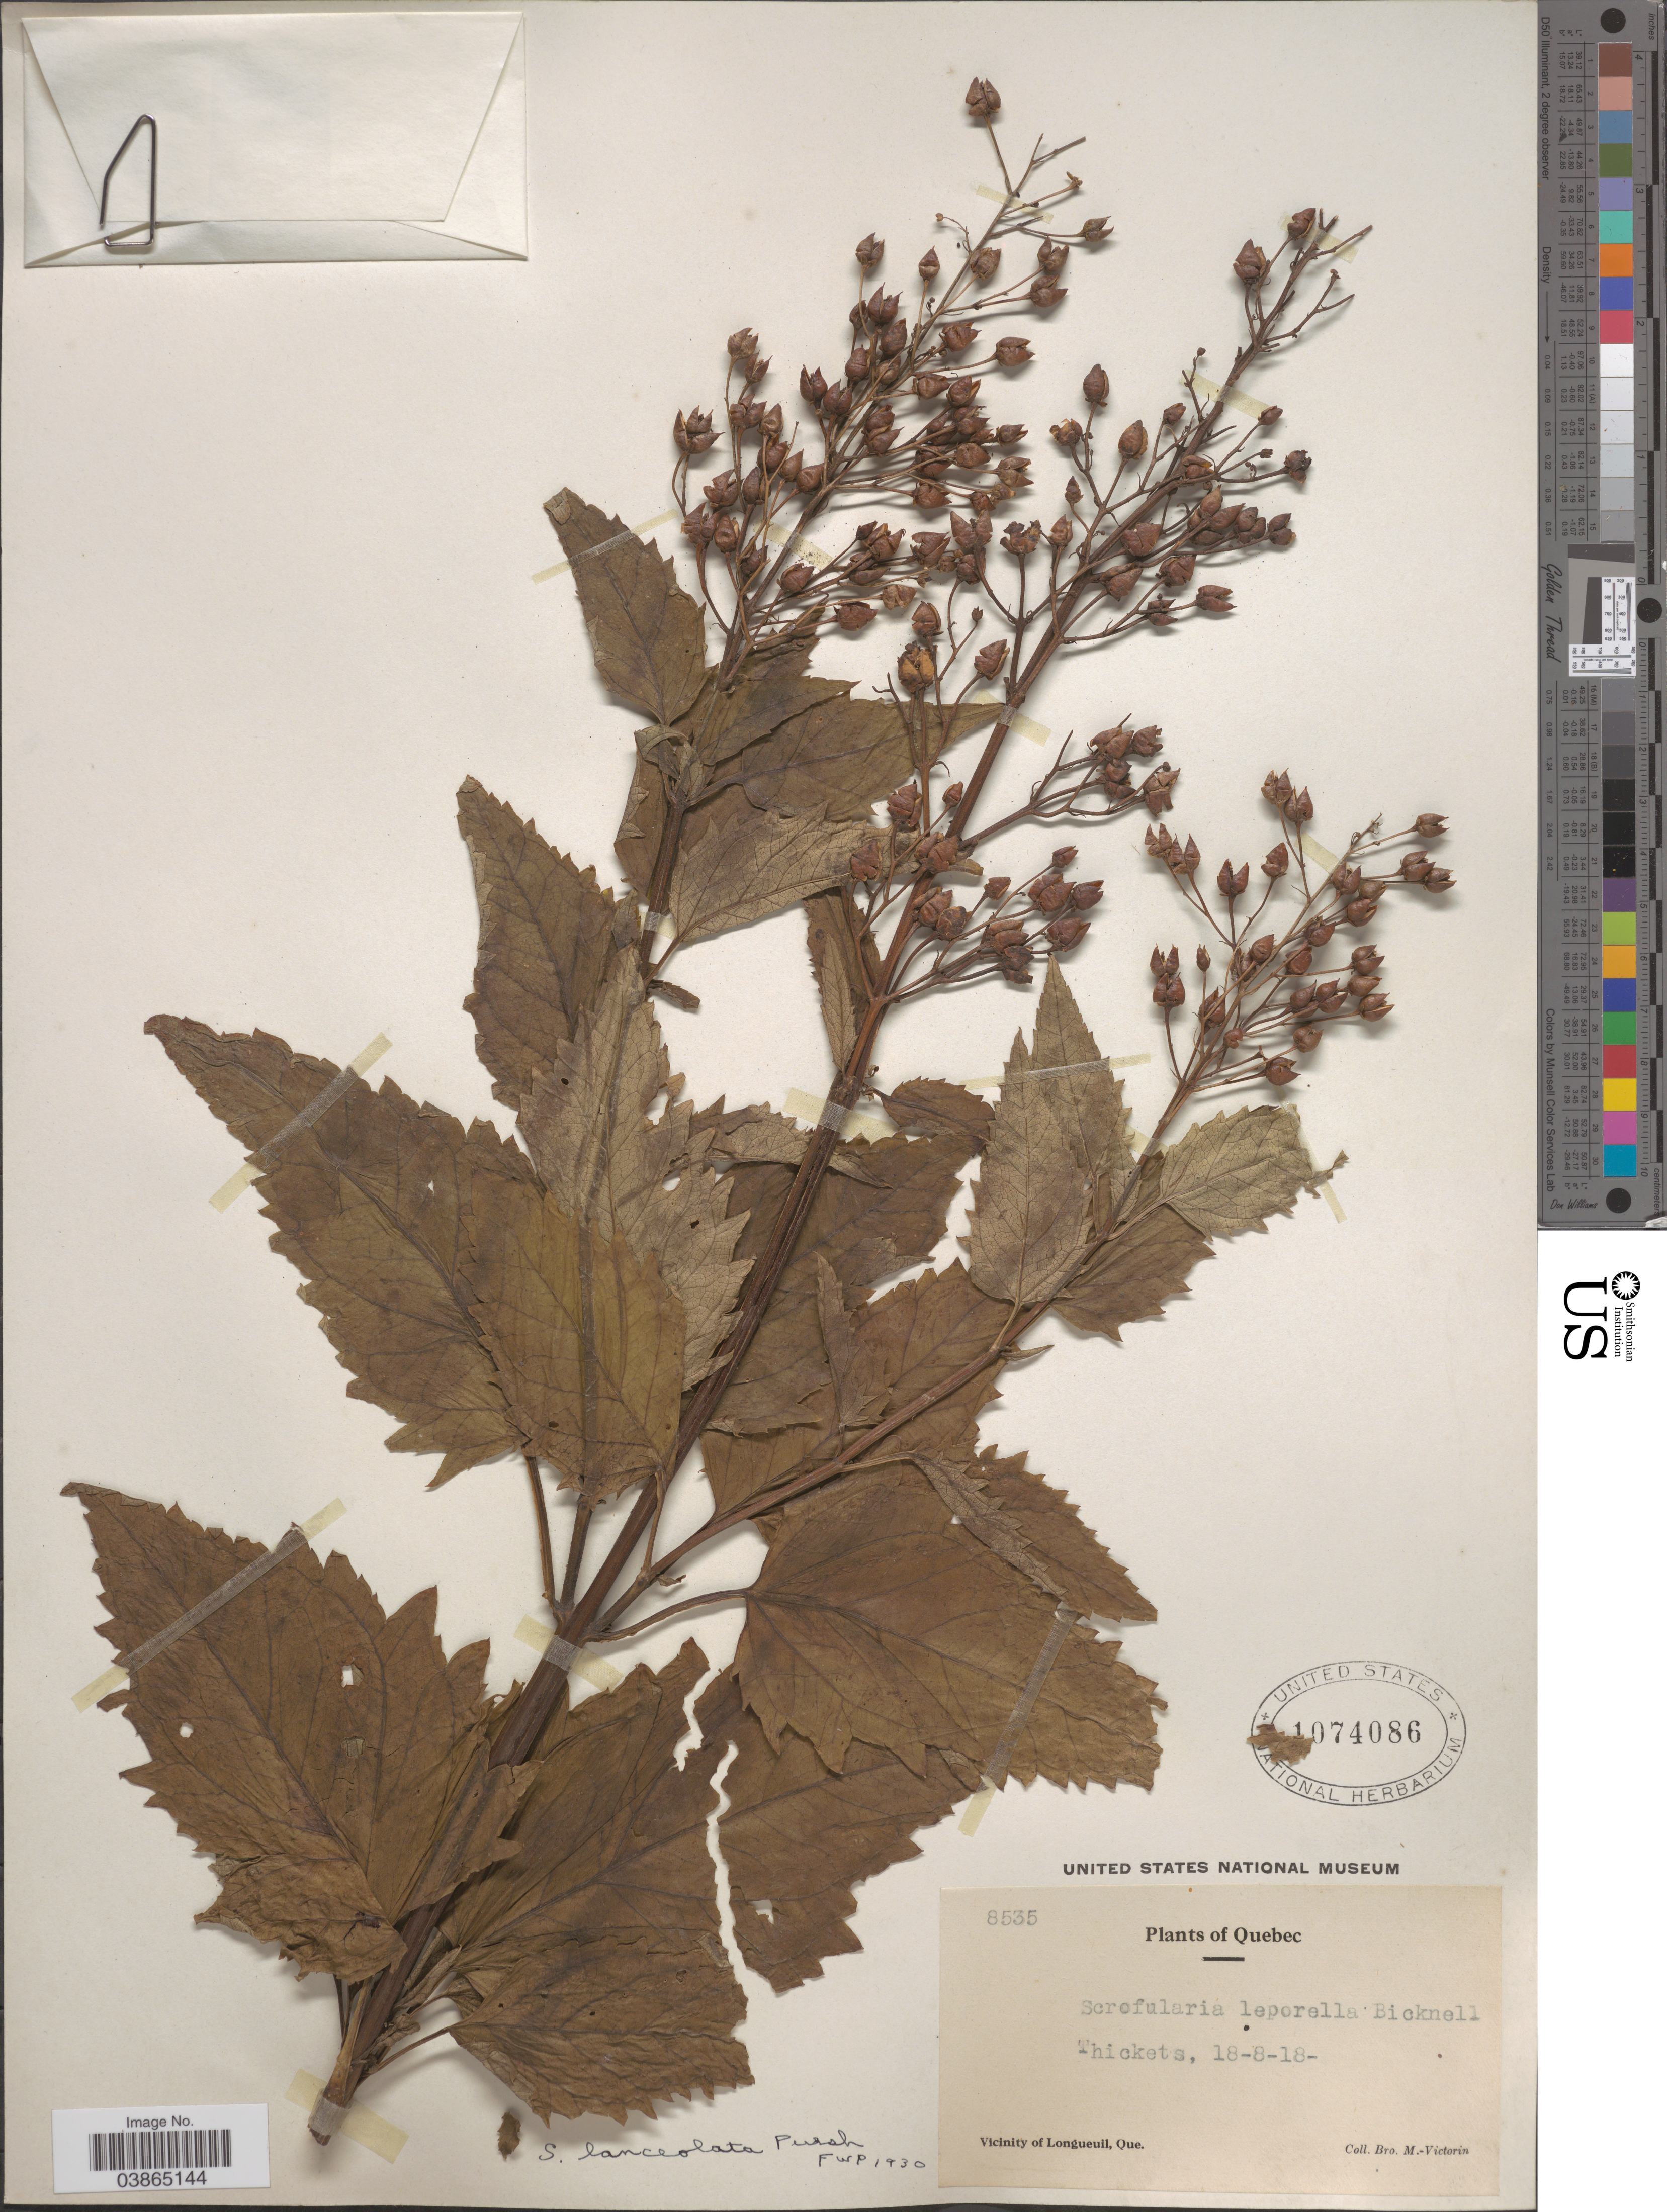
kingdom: Plantae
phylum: Tracheophyta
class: Magnoliopsida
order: Lamiales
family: Scrophulariaceae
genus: Scrophularia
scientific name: Scrophularia lanceolata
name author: Pursh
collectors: Fr. Marie-Victorin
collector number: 8535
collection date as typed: Transcribed d/m/y: 18/8/18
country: Canada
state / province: Quebec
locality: Vicinity of Longueuil.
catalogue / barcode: US 1074086